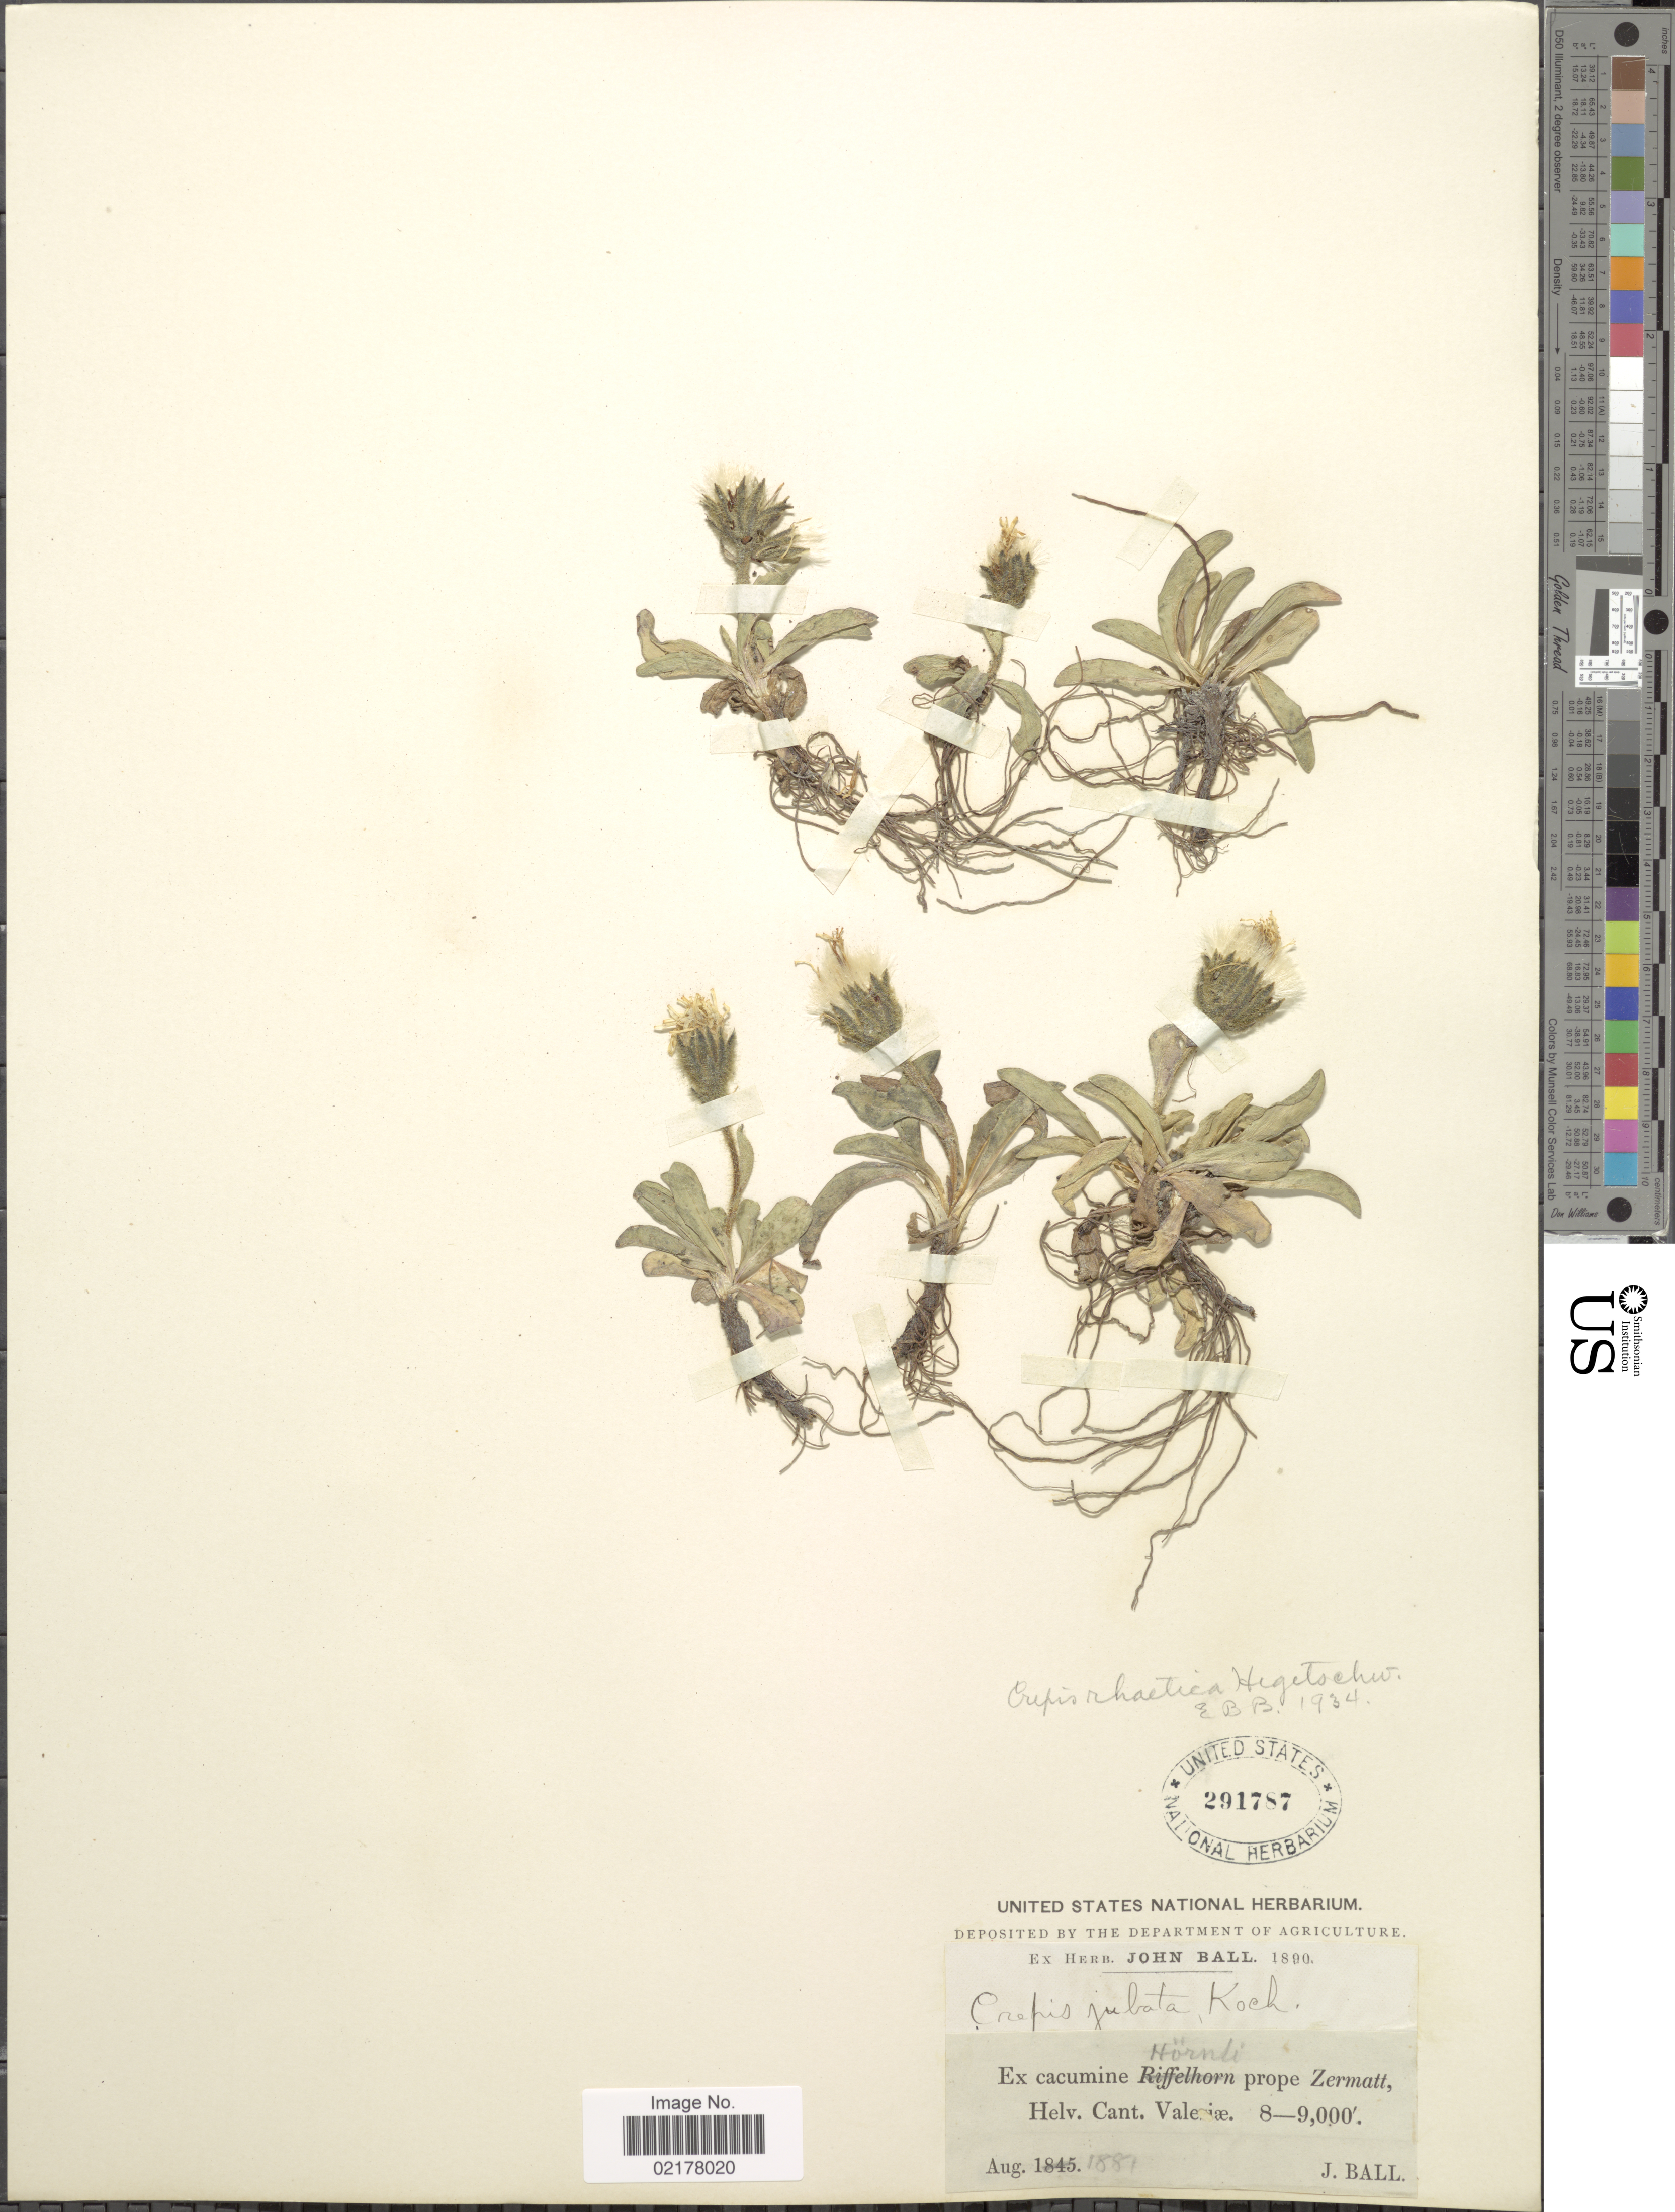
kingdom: Plantae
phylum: Tracheophyta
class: Magnoliopsida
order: Asterales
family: Asteraceae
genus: Crepis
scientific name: Crepis rhaetica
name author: Hegetschw.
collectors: J. Ball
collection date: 1881-08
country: Switzerland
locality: Ex cacumine Hörnti prope Zermatt, Helv. Cant. Valesiae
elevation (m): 2438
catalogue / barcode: US 291787